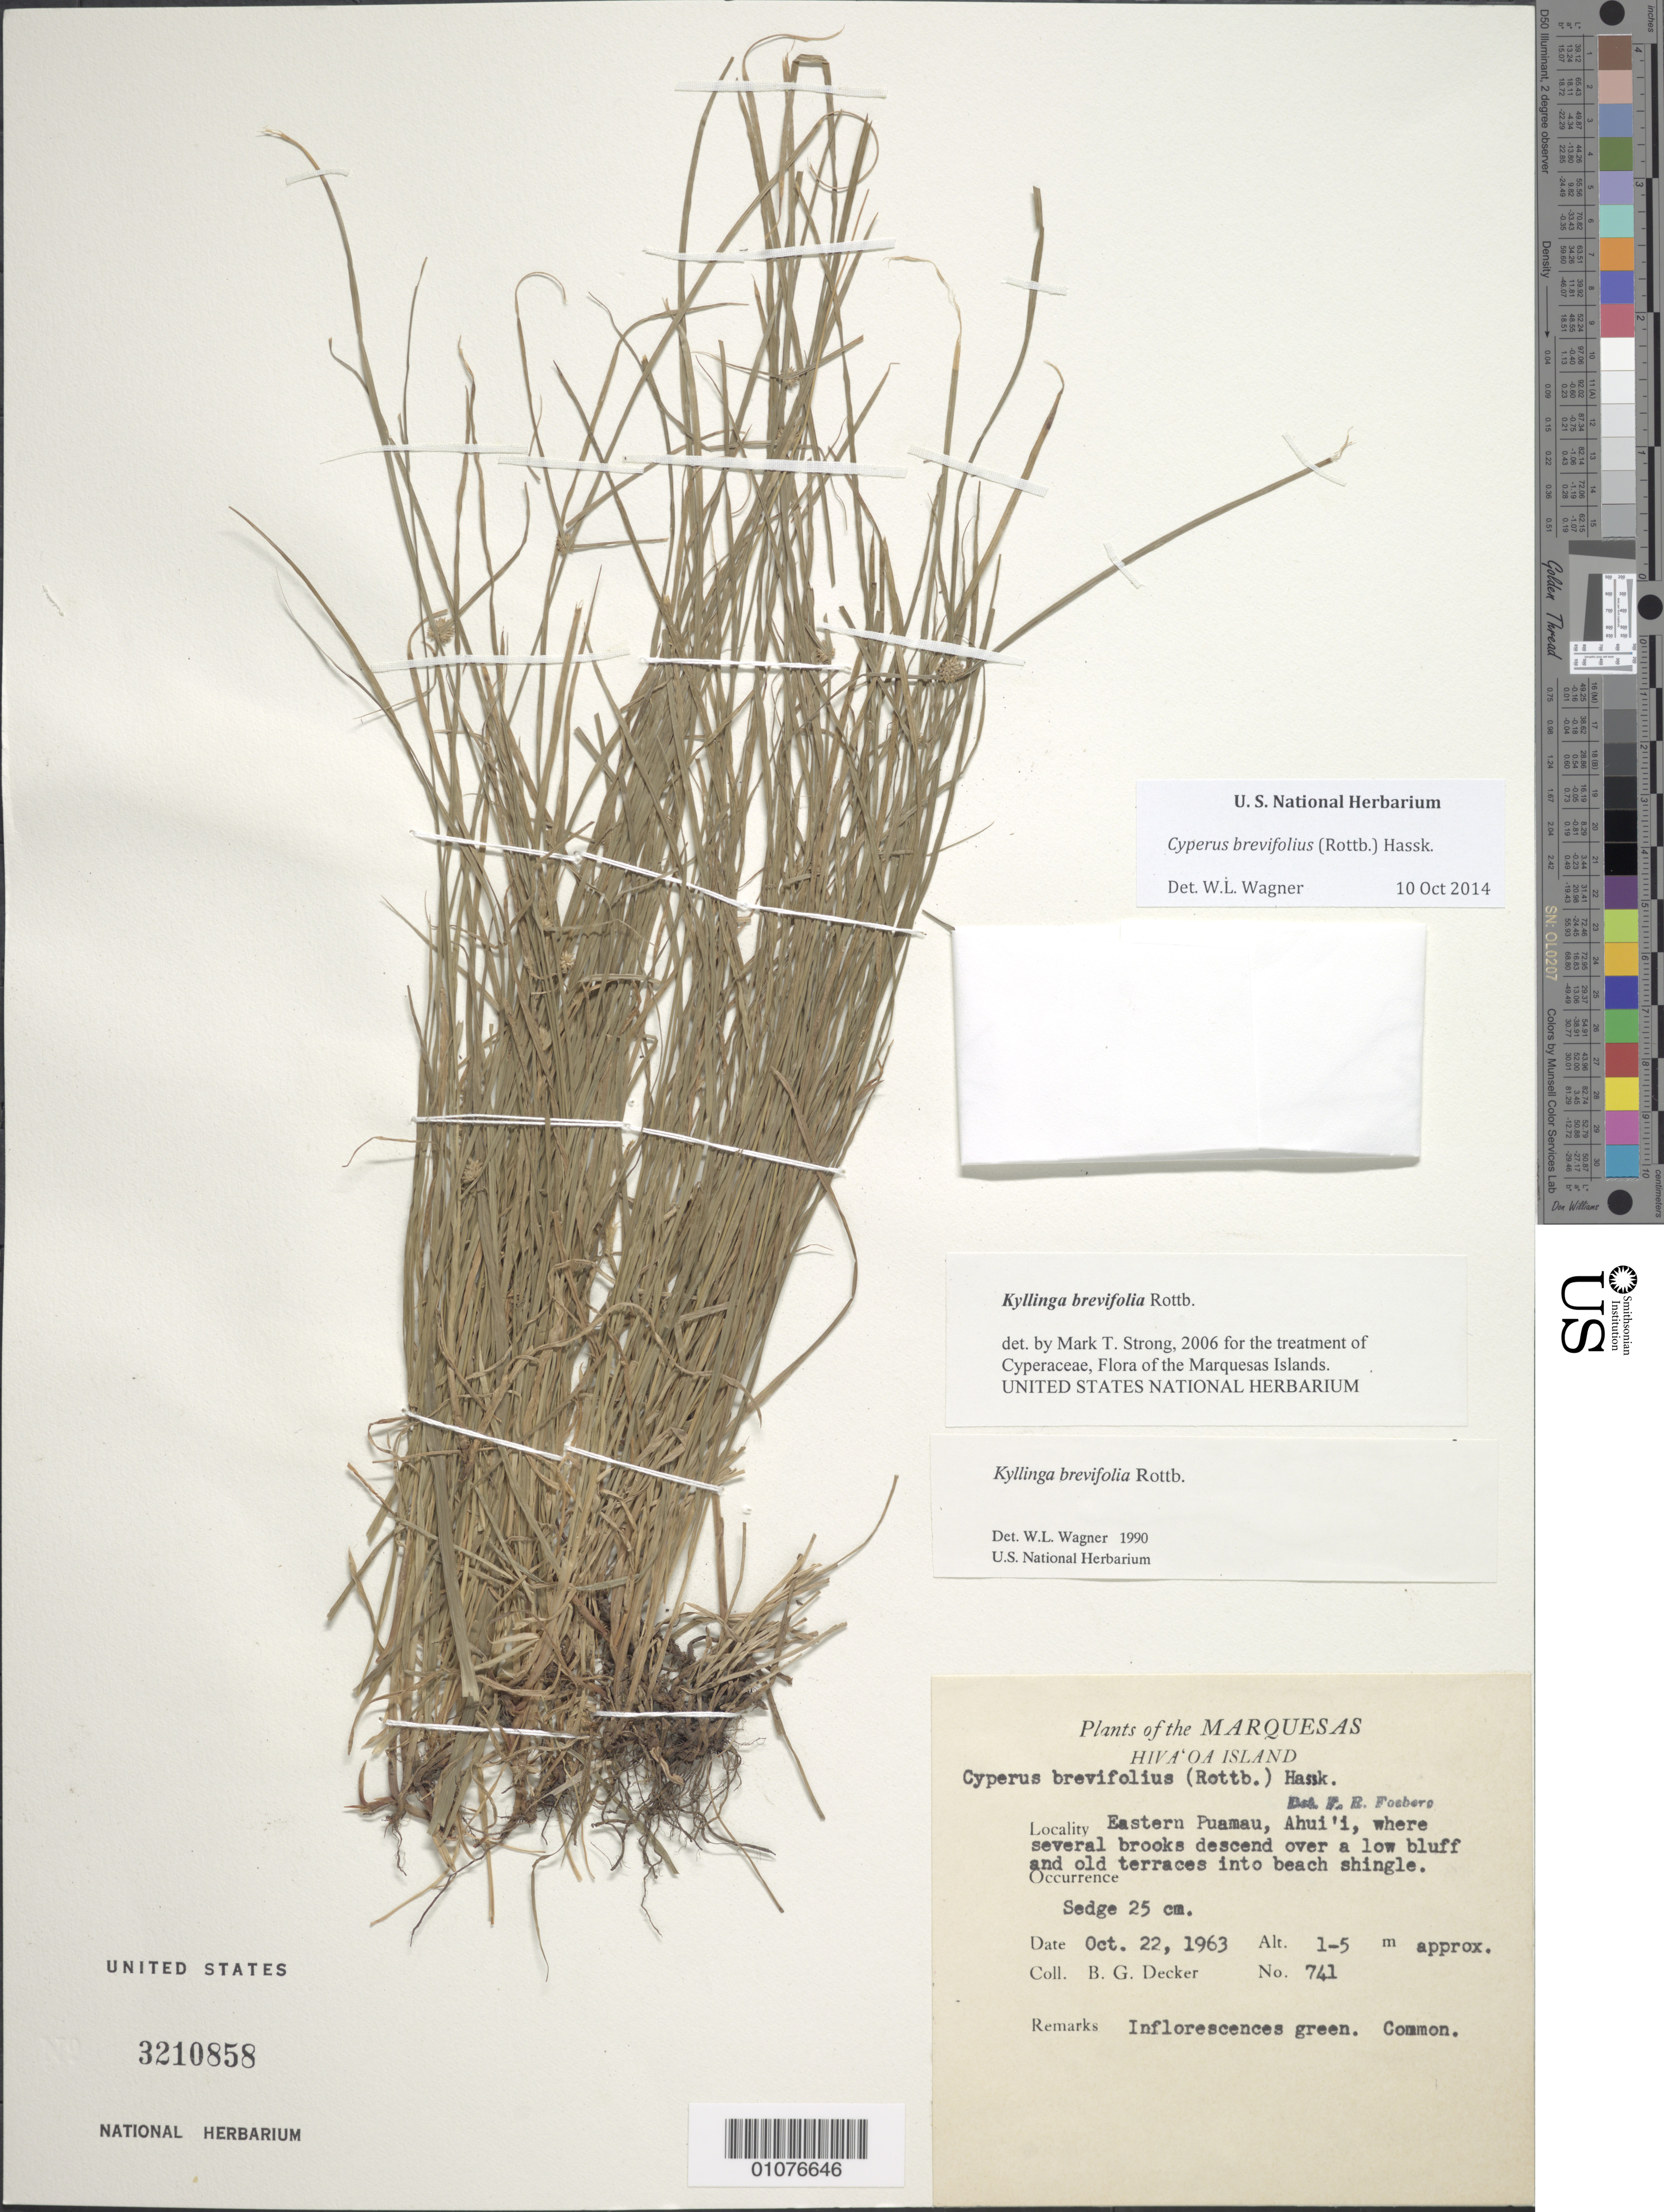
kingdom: Plantae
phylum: Tracheophyta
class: Liliopsida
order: Poales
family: Cyperaceae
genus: Cyperus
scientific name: Cyperus brevifolius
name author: (Rottb.) Hassk.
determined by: Lorence, David H., (PTBG), National Tropical Botanical Garden (UNITED STATES)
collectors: B. G. Decker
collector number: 741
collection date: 1963-10-22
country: French Polynesia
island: Hiva Oa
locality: E Puamau, Ahui'I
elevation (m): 1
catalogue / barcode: US 3210858